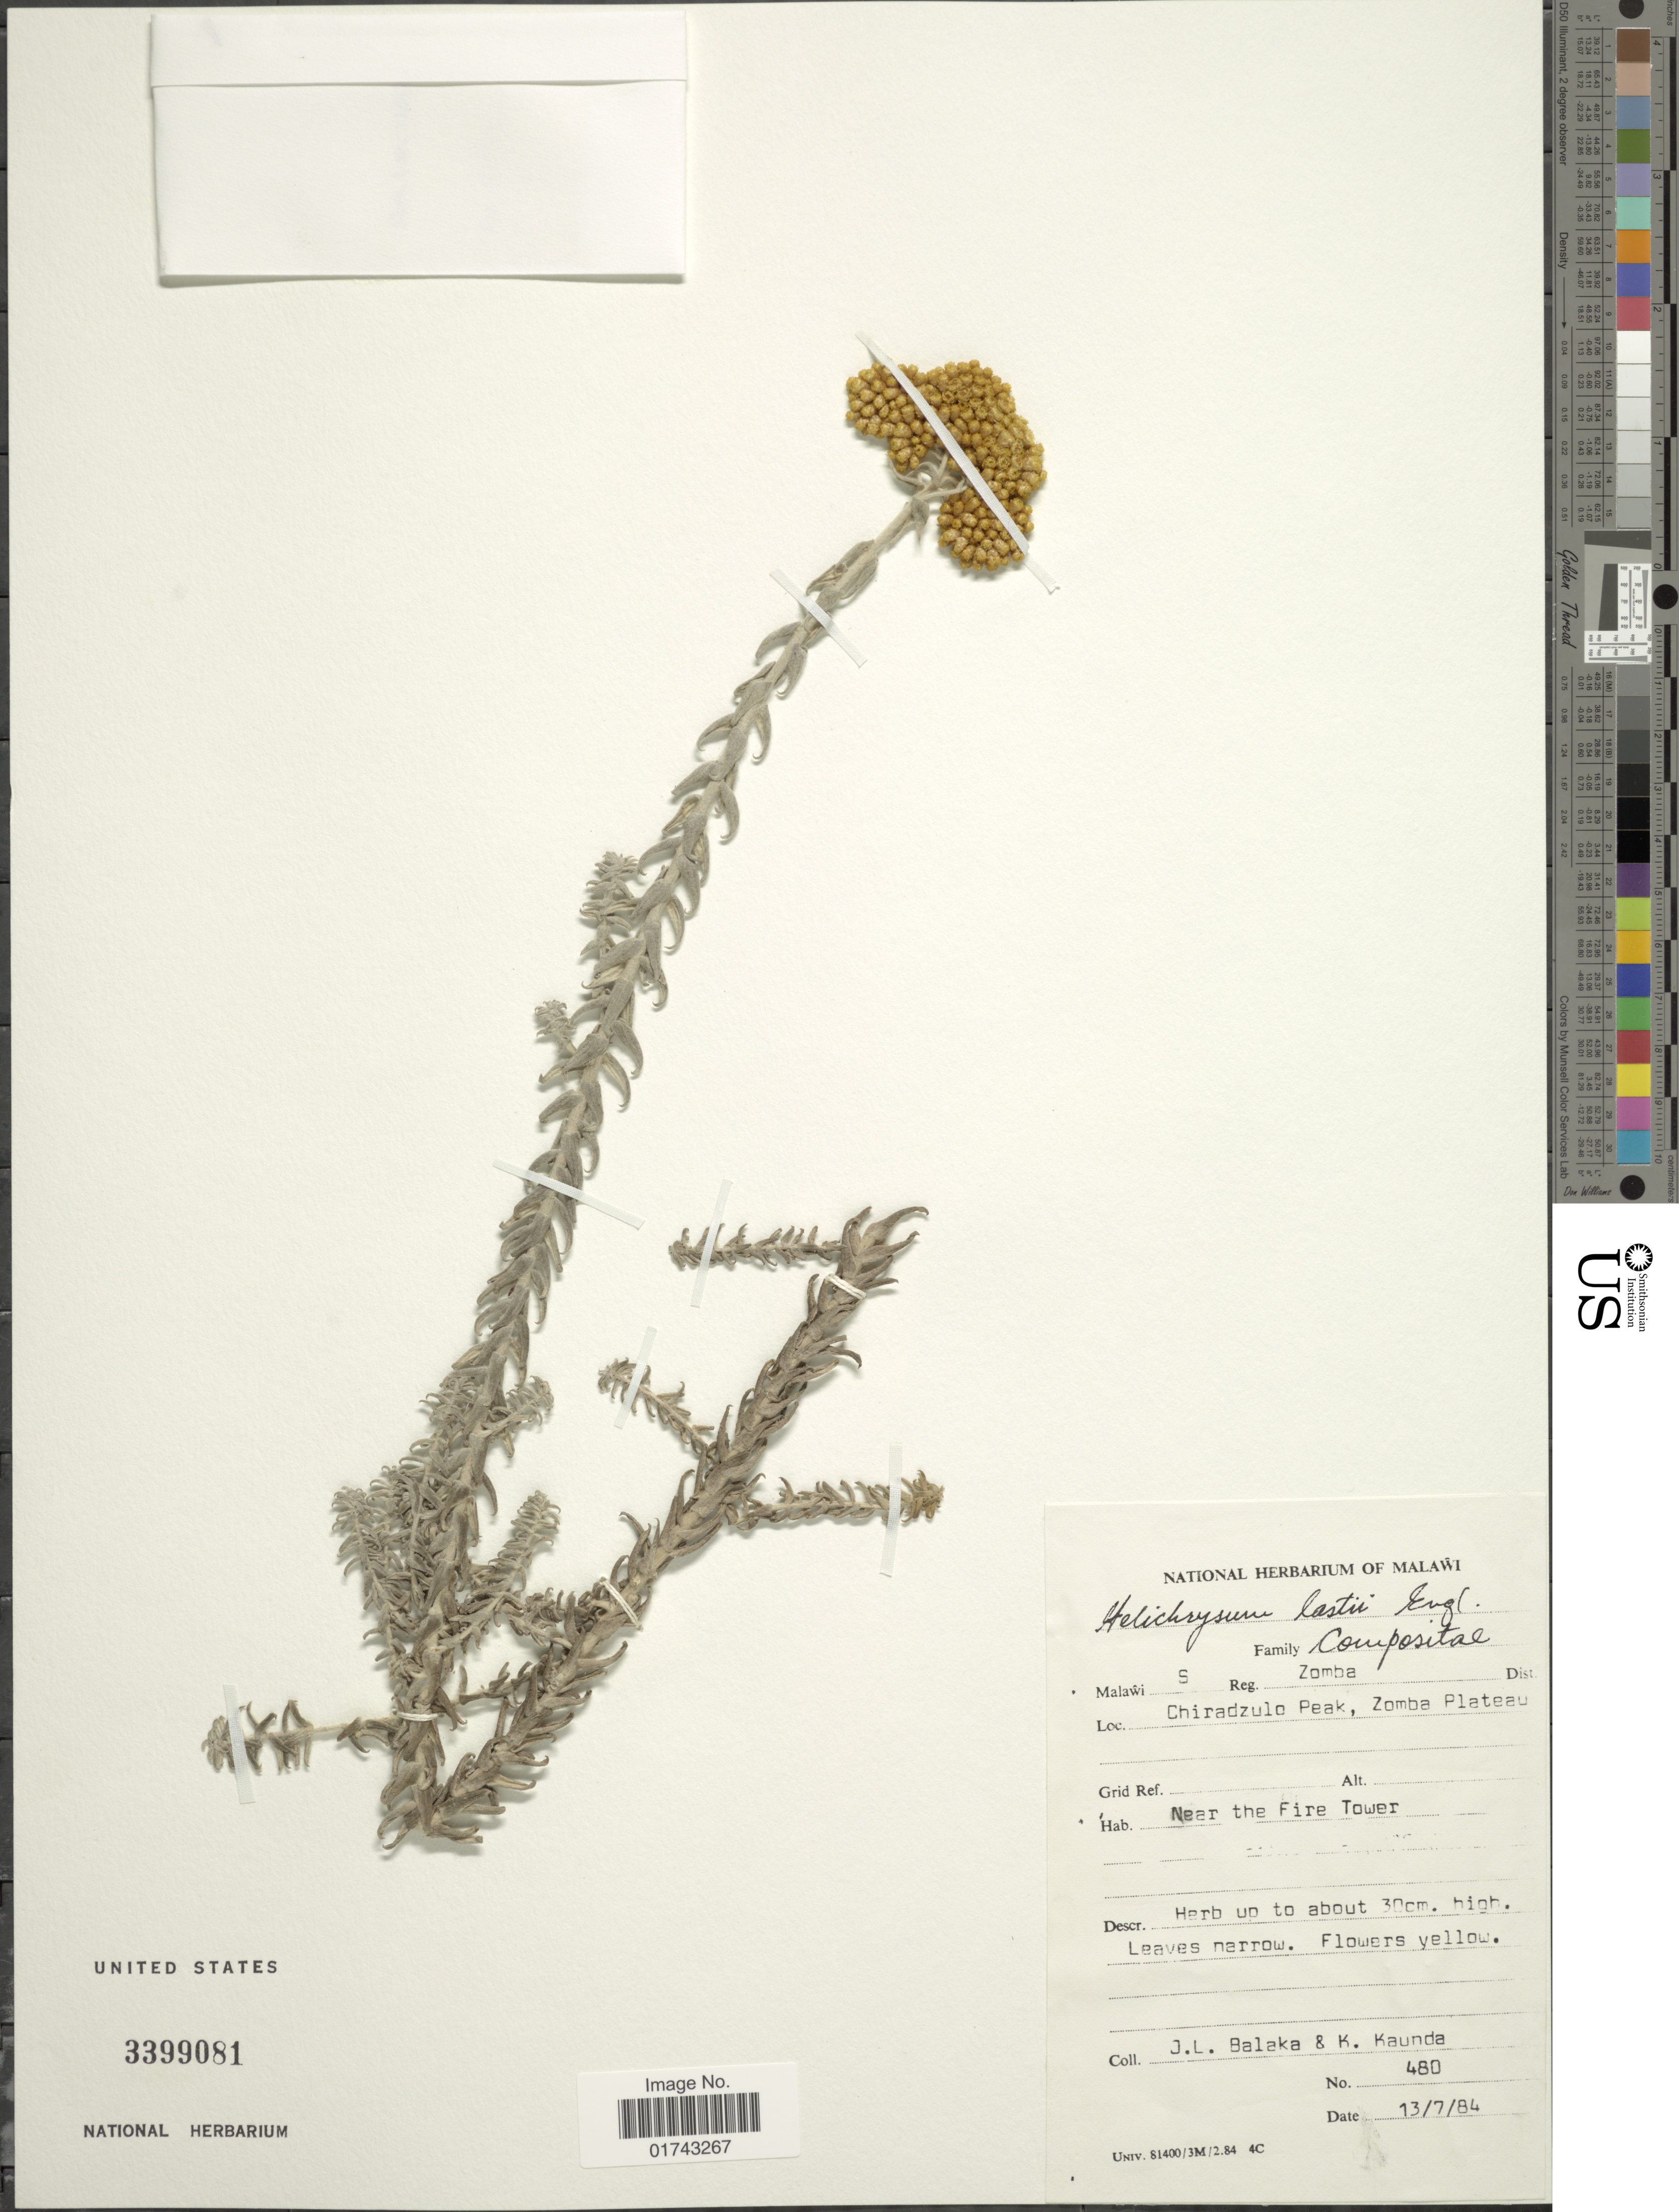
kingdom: Plantae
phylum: Tracheophyta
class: Magnoliopsida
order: Asterales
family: Asteraceae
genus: Helichrysum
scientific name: Helichrysum lastii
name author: Engl.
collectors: J. Balaka & K. Kaunda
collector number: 480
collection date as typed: Transcribed d/m/y: 13/7/84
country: Malawi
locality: Malawi S, Reg. Zomba, Dist. Chiraszulo Peak, Zomba Plateau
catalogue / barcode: US 3399081